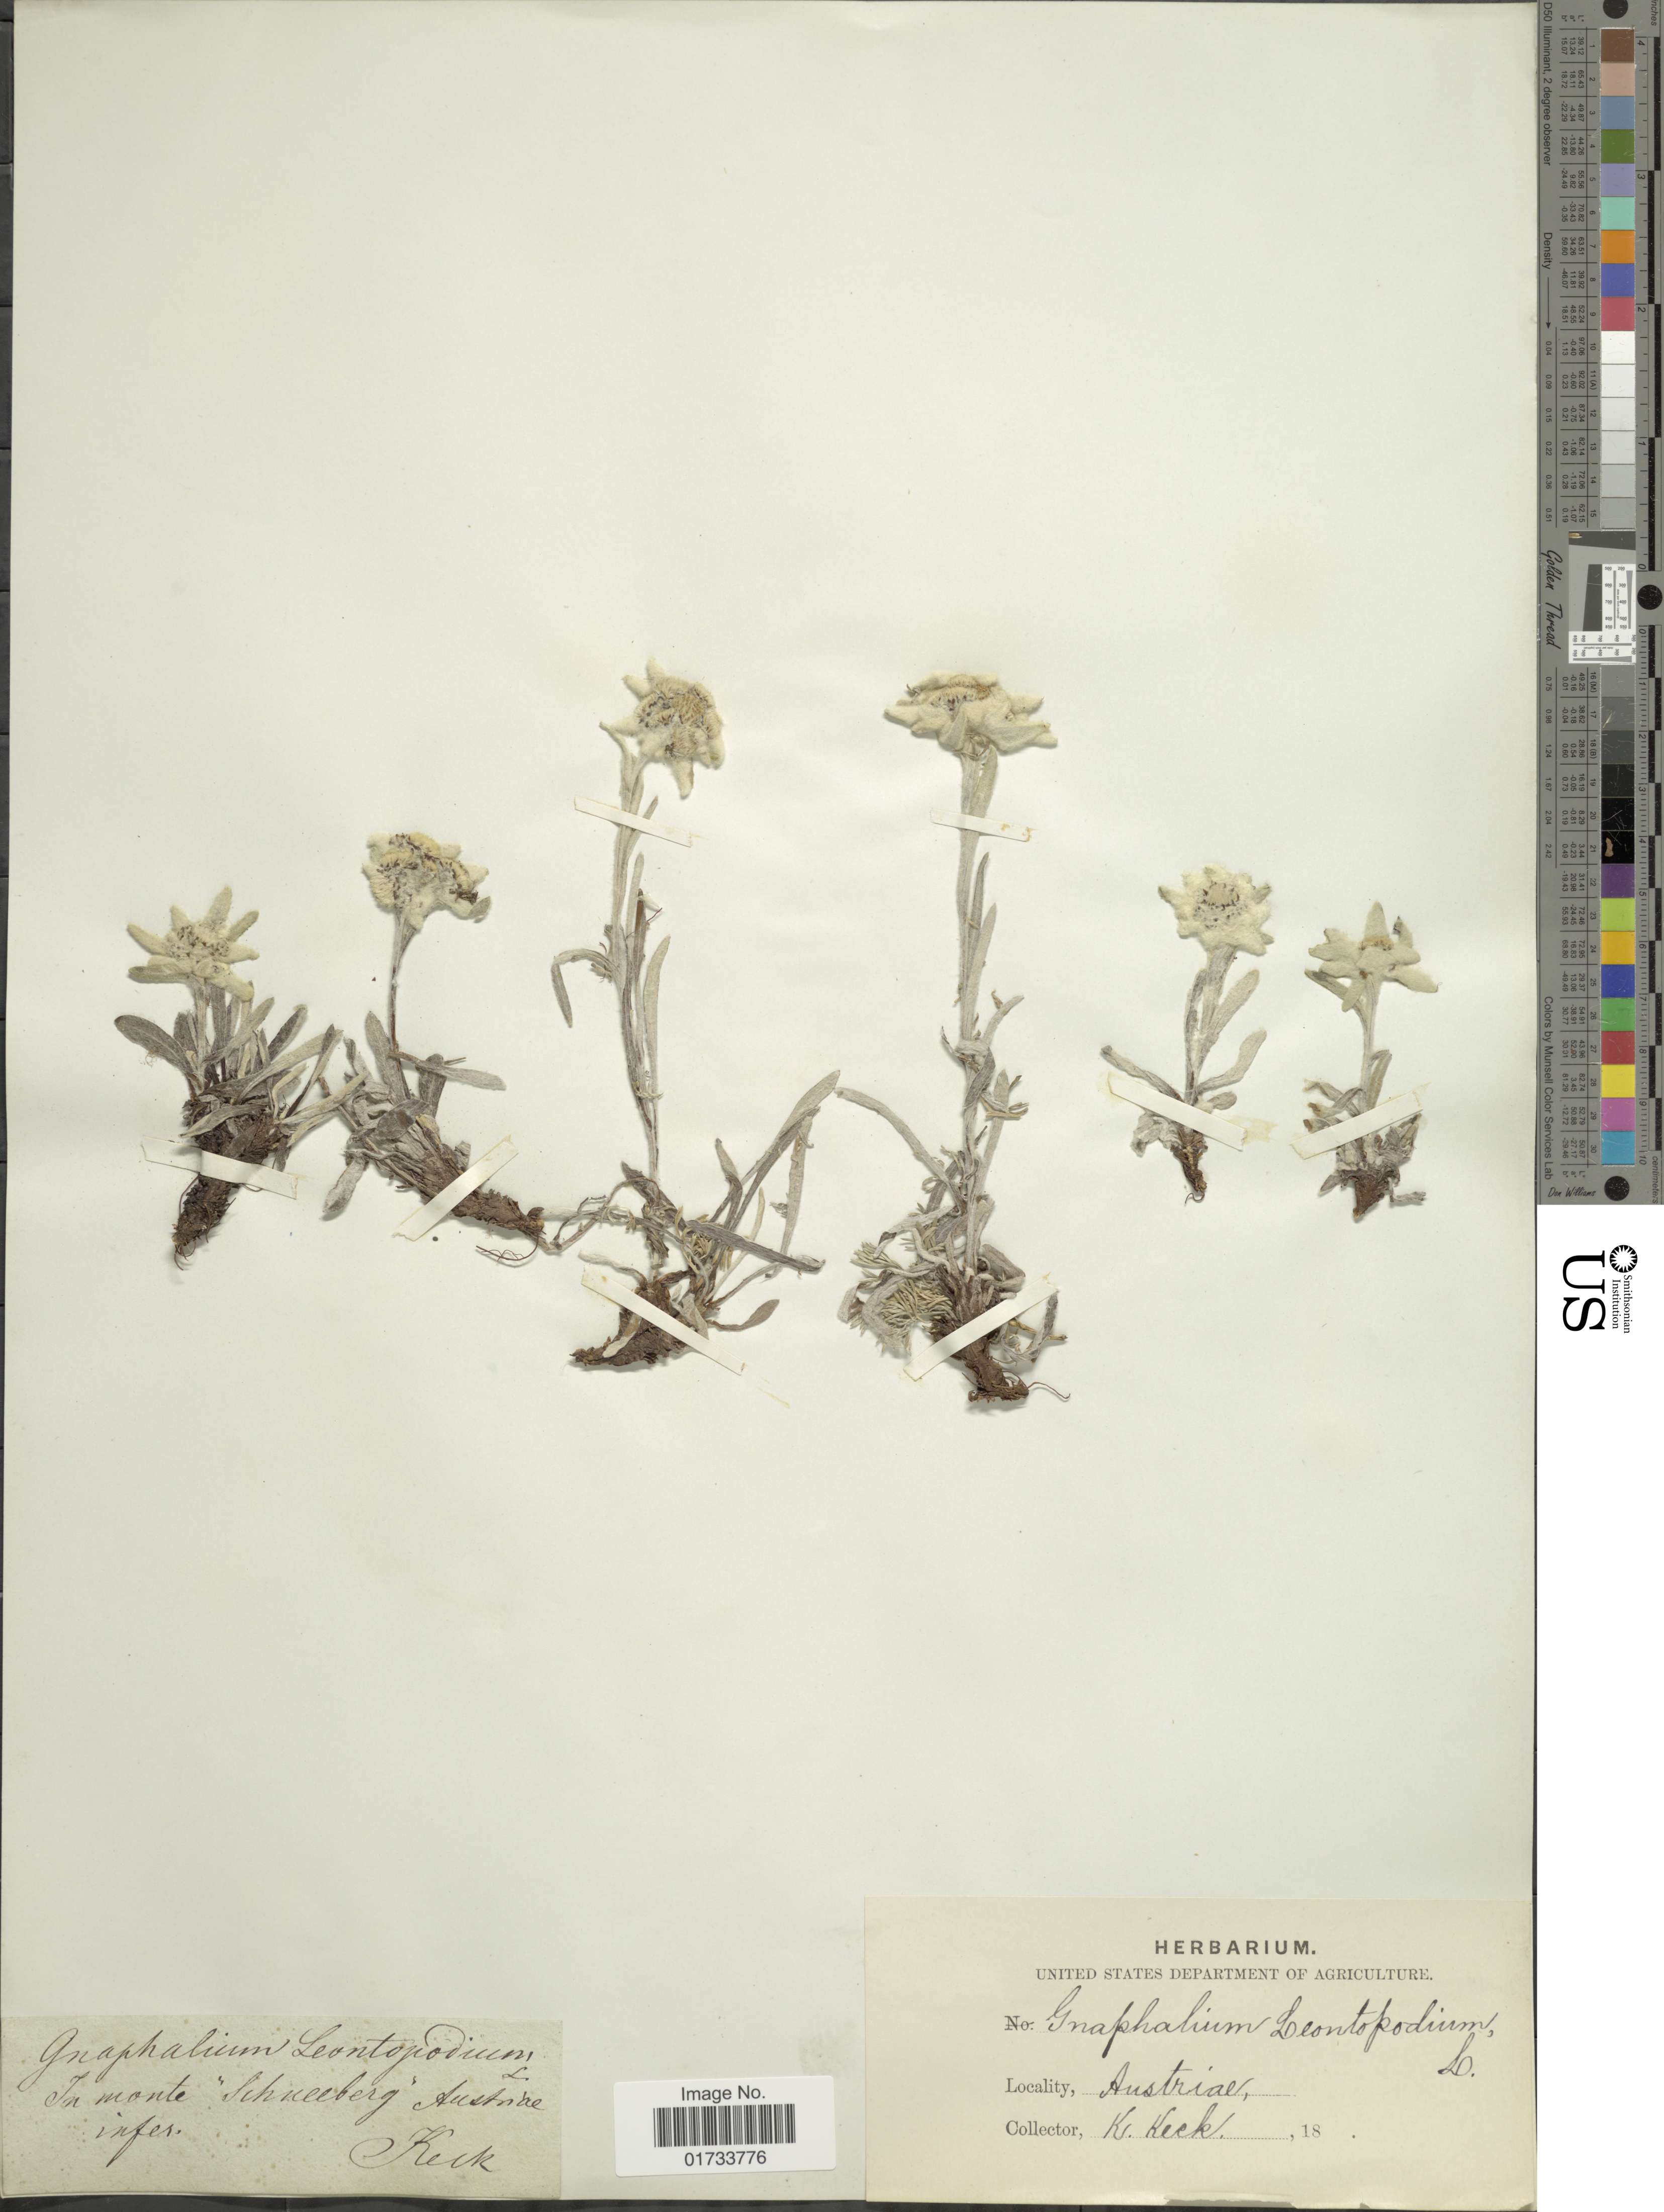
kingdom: Plantae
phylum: Tracheophyta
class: Magnoliopsida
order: Asterales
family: Asteraceae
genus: Leontopodium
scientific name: Leontopodium alpinum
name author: Cass.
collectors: K. Keck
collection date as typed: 18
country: Austria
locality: In monte "Schneeberg" [interpreted]